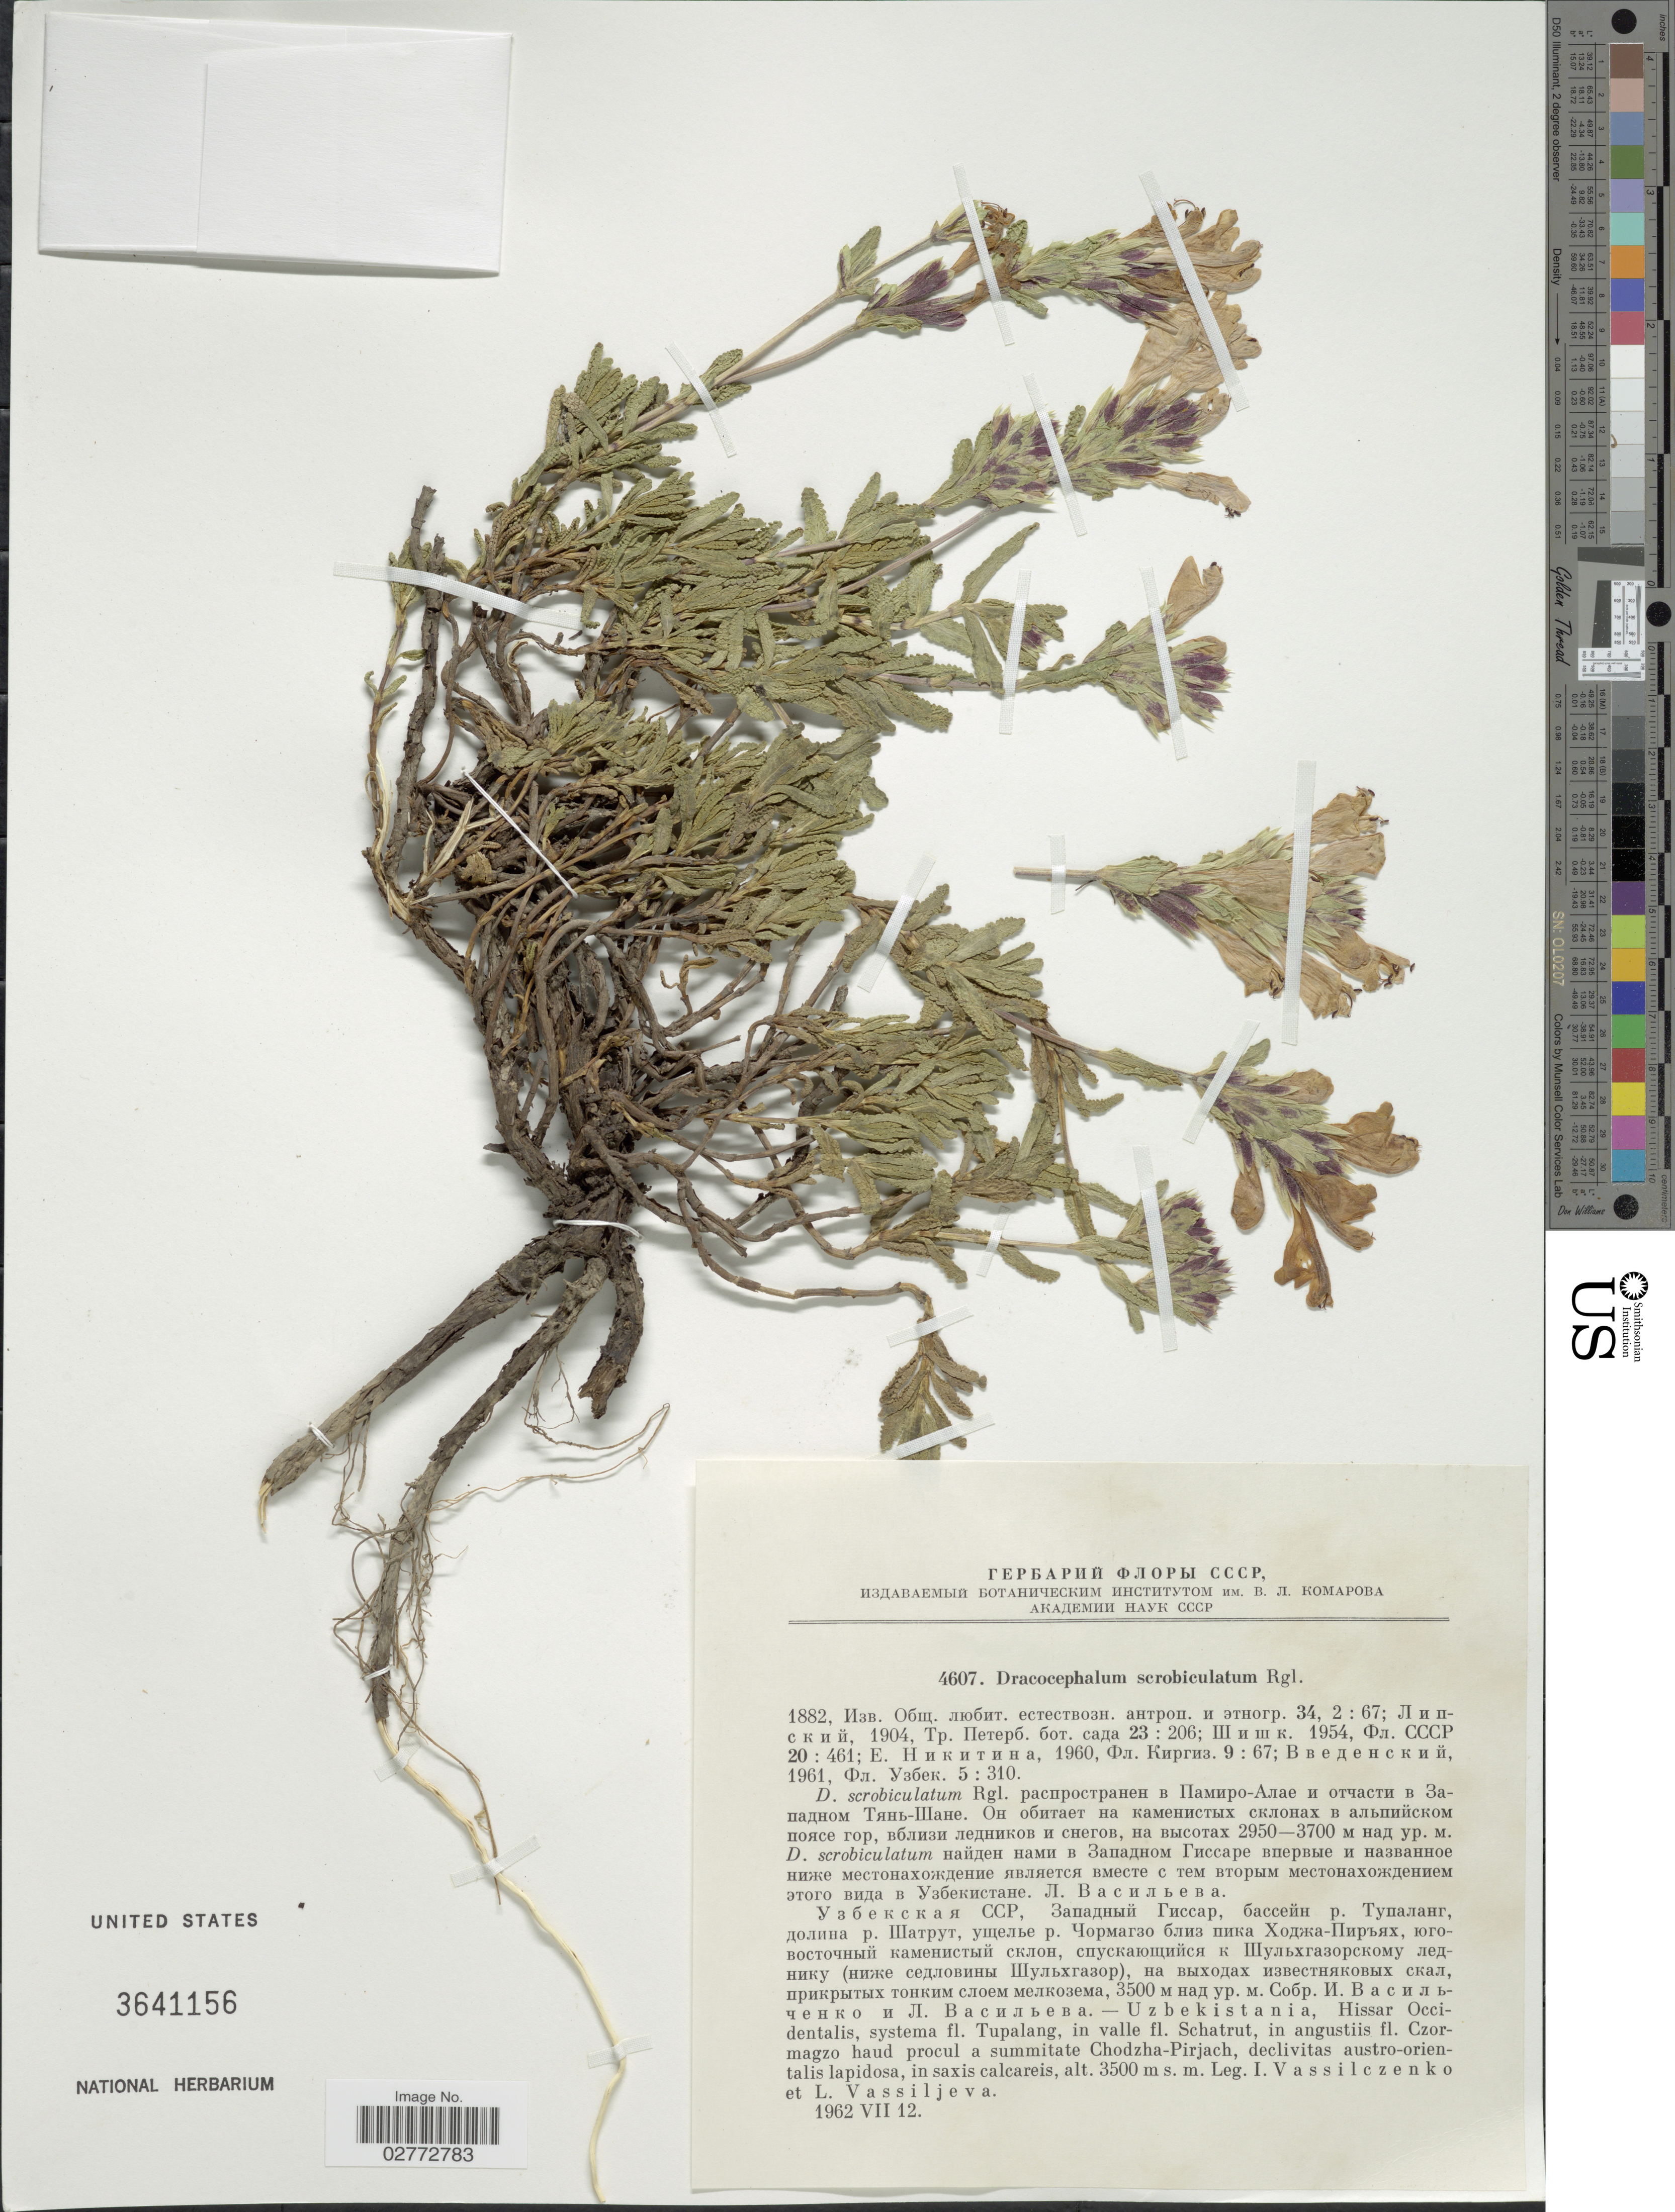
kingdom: Plantae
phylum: Tracheophyta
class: Magnoliopsida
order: Lamiales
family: Lamiaceae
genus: Dracocephalum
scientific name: Dracocephalum scrobiculatum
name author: Regel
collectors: I. T. Vassilczenko & L. Vassiljeva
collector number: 4607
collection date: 1962-07-12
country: Uzbekistan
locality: Uzbekistania, Hissar Occidentalis, systema fl. Tupalang, in valle fl. Schatrut, in angustiis fl. Czormagzo haud procul a summitate Chodzha-Pirjach, declivitas austro-orientalis lapidosa, in saxis calcareis.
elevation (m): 3500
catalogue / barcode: US 3641156